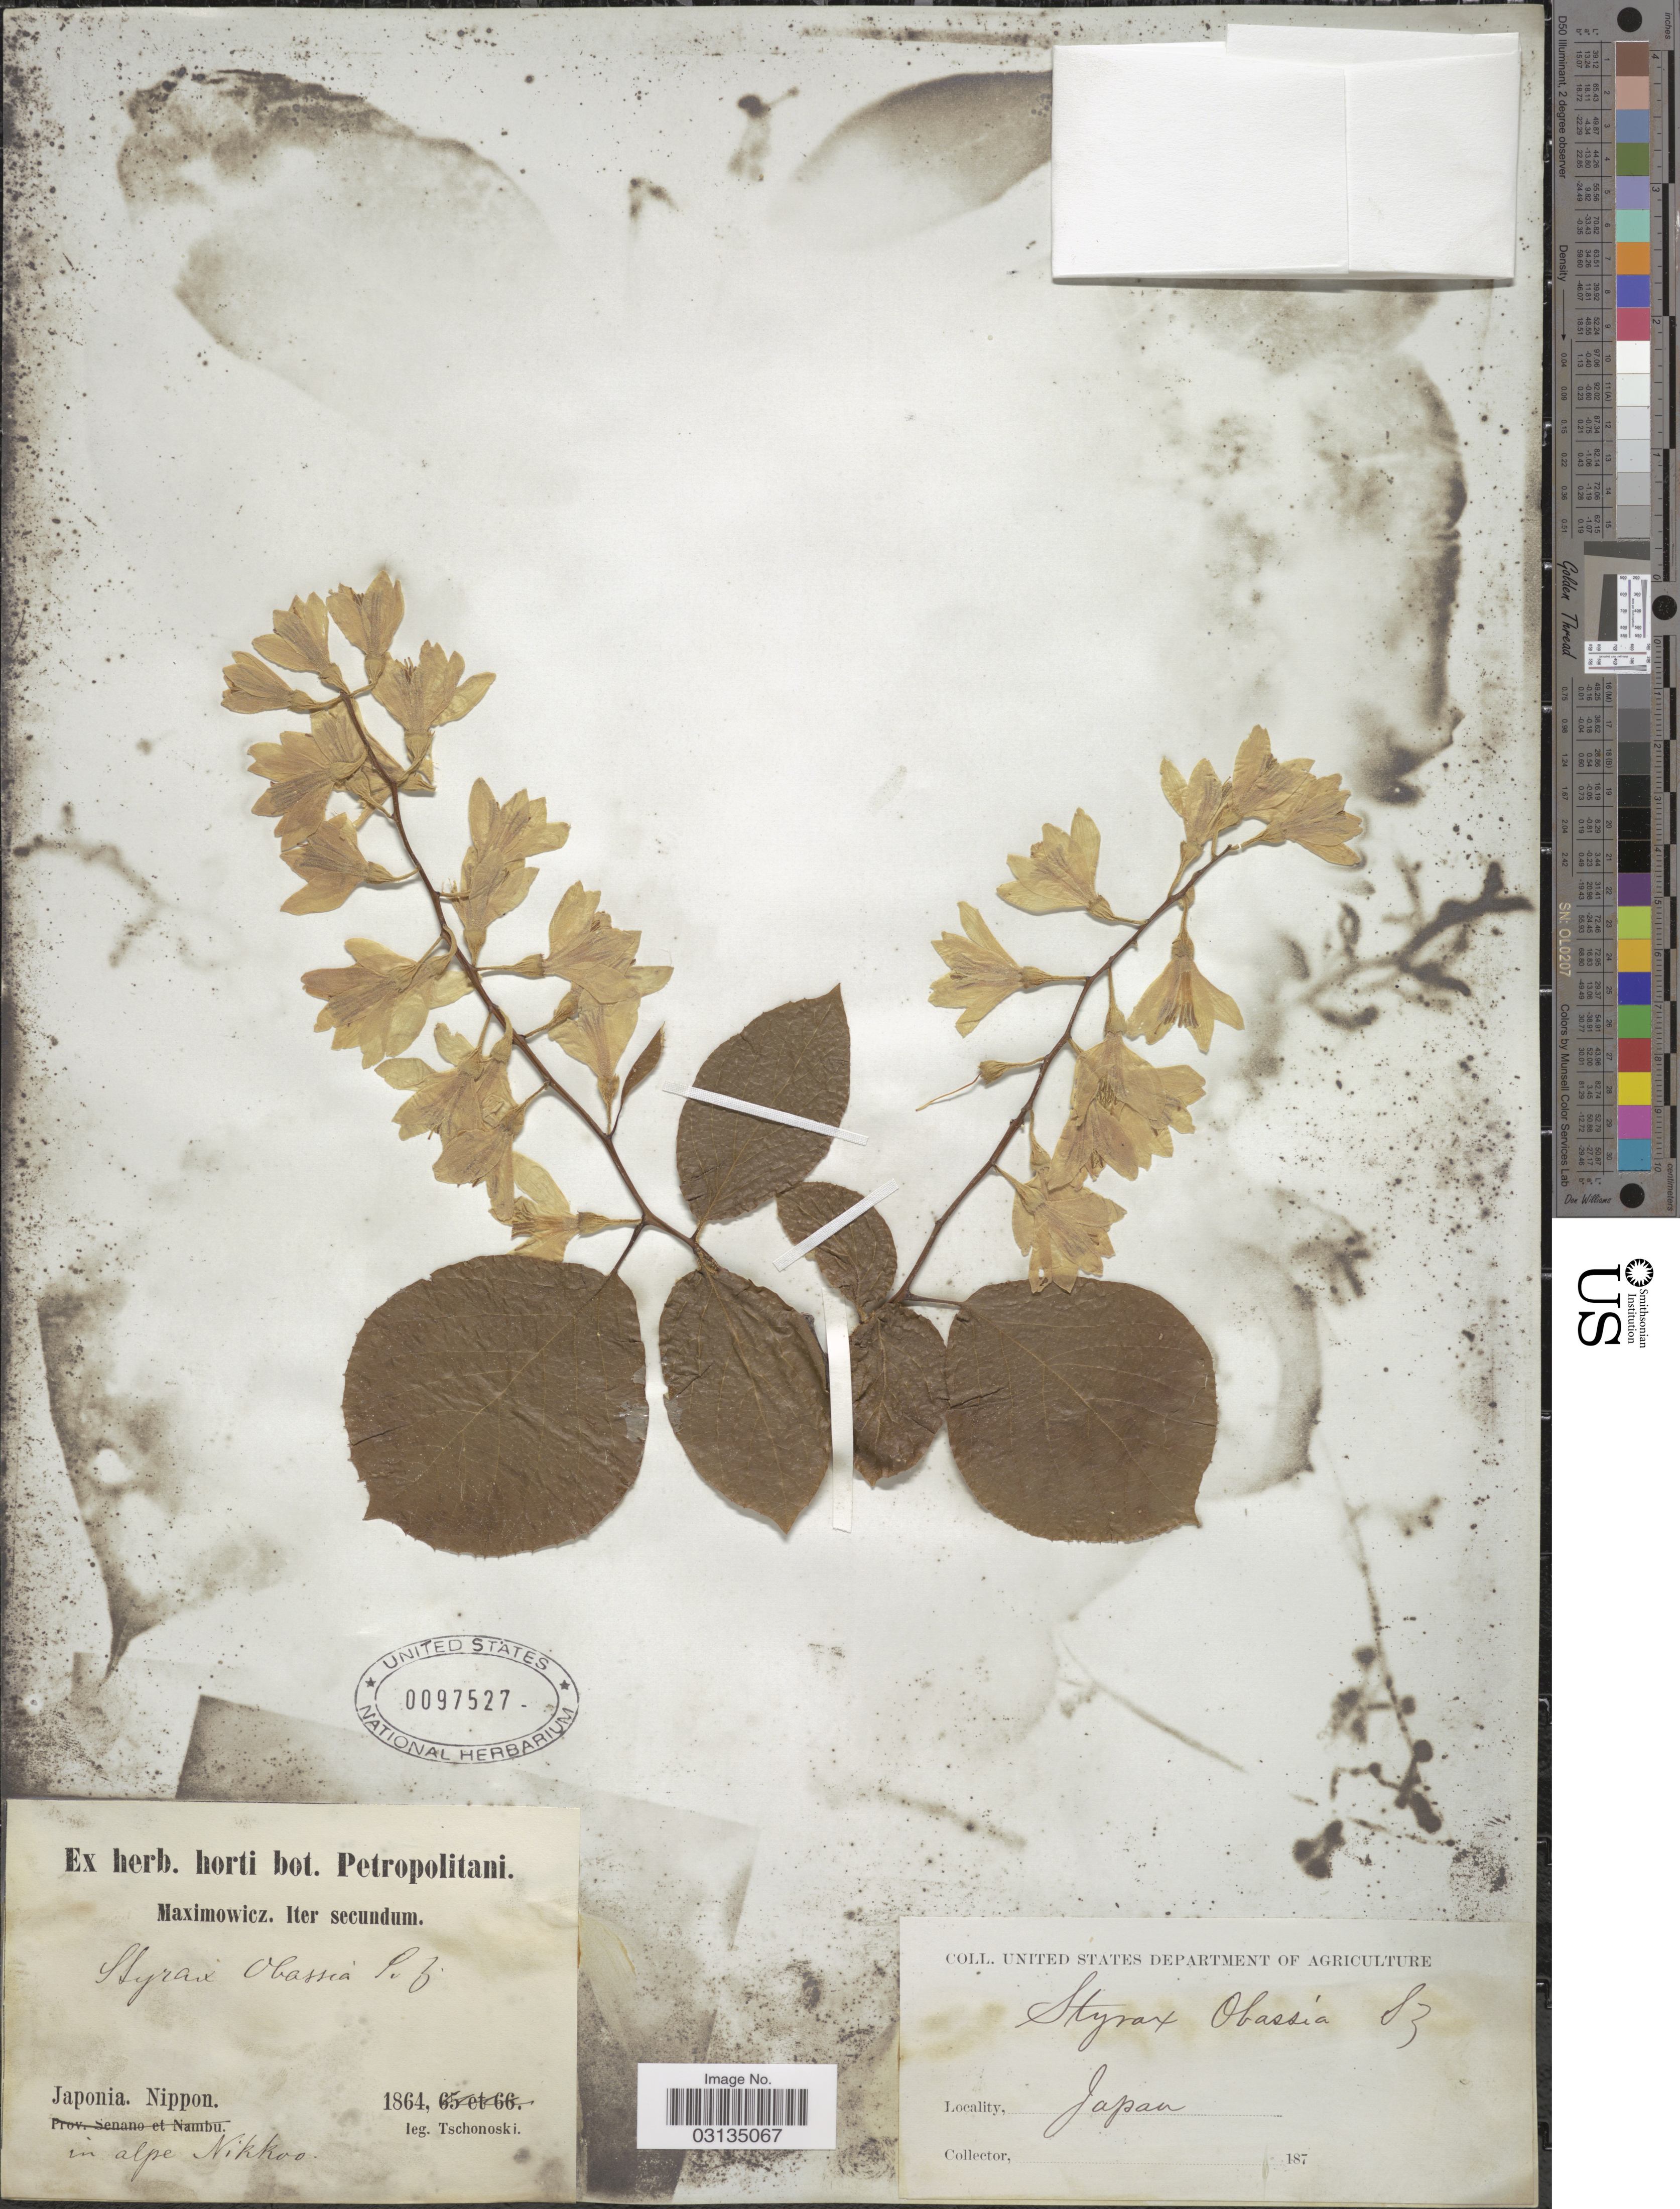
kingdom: Plantae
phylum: Tracheophyta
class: Magnoliopsida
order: Ericales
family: Styracaceae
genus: Styrax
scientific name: Styrax obassia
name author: Siebold & Zucc.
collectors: -. Tschonoski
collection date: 1864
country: Japan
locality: Japonia, Nippon.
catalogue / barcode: US 97527